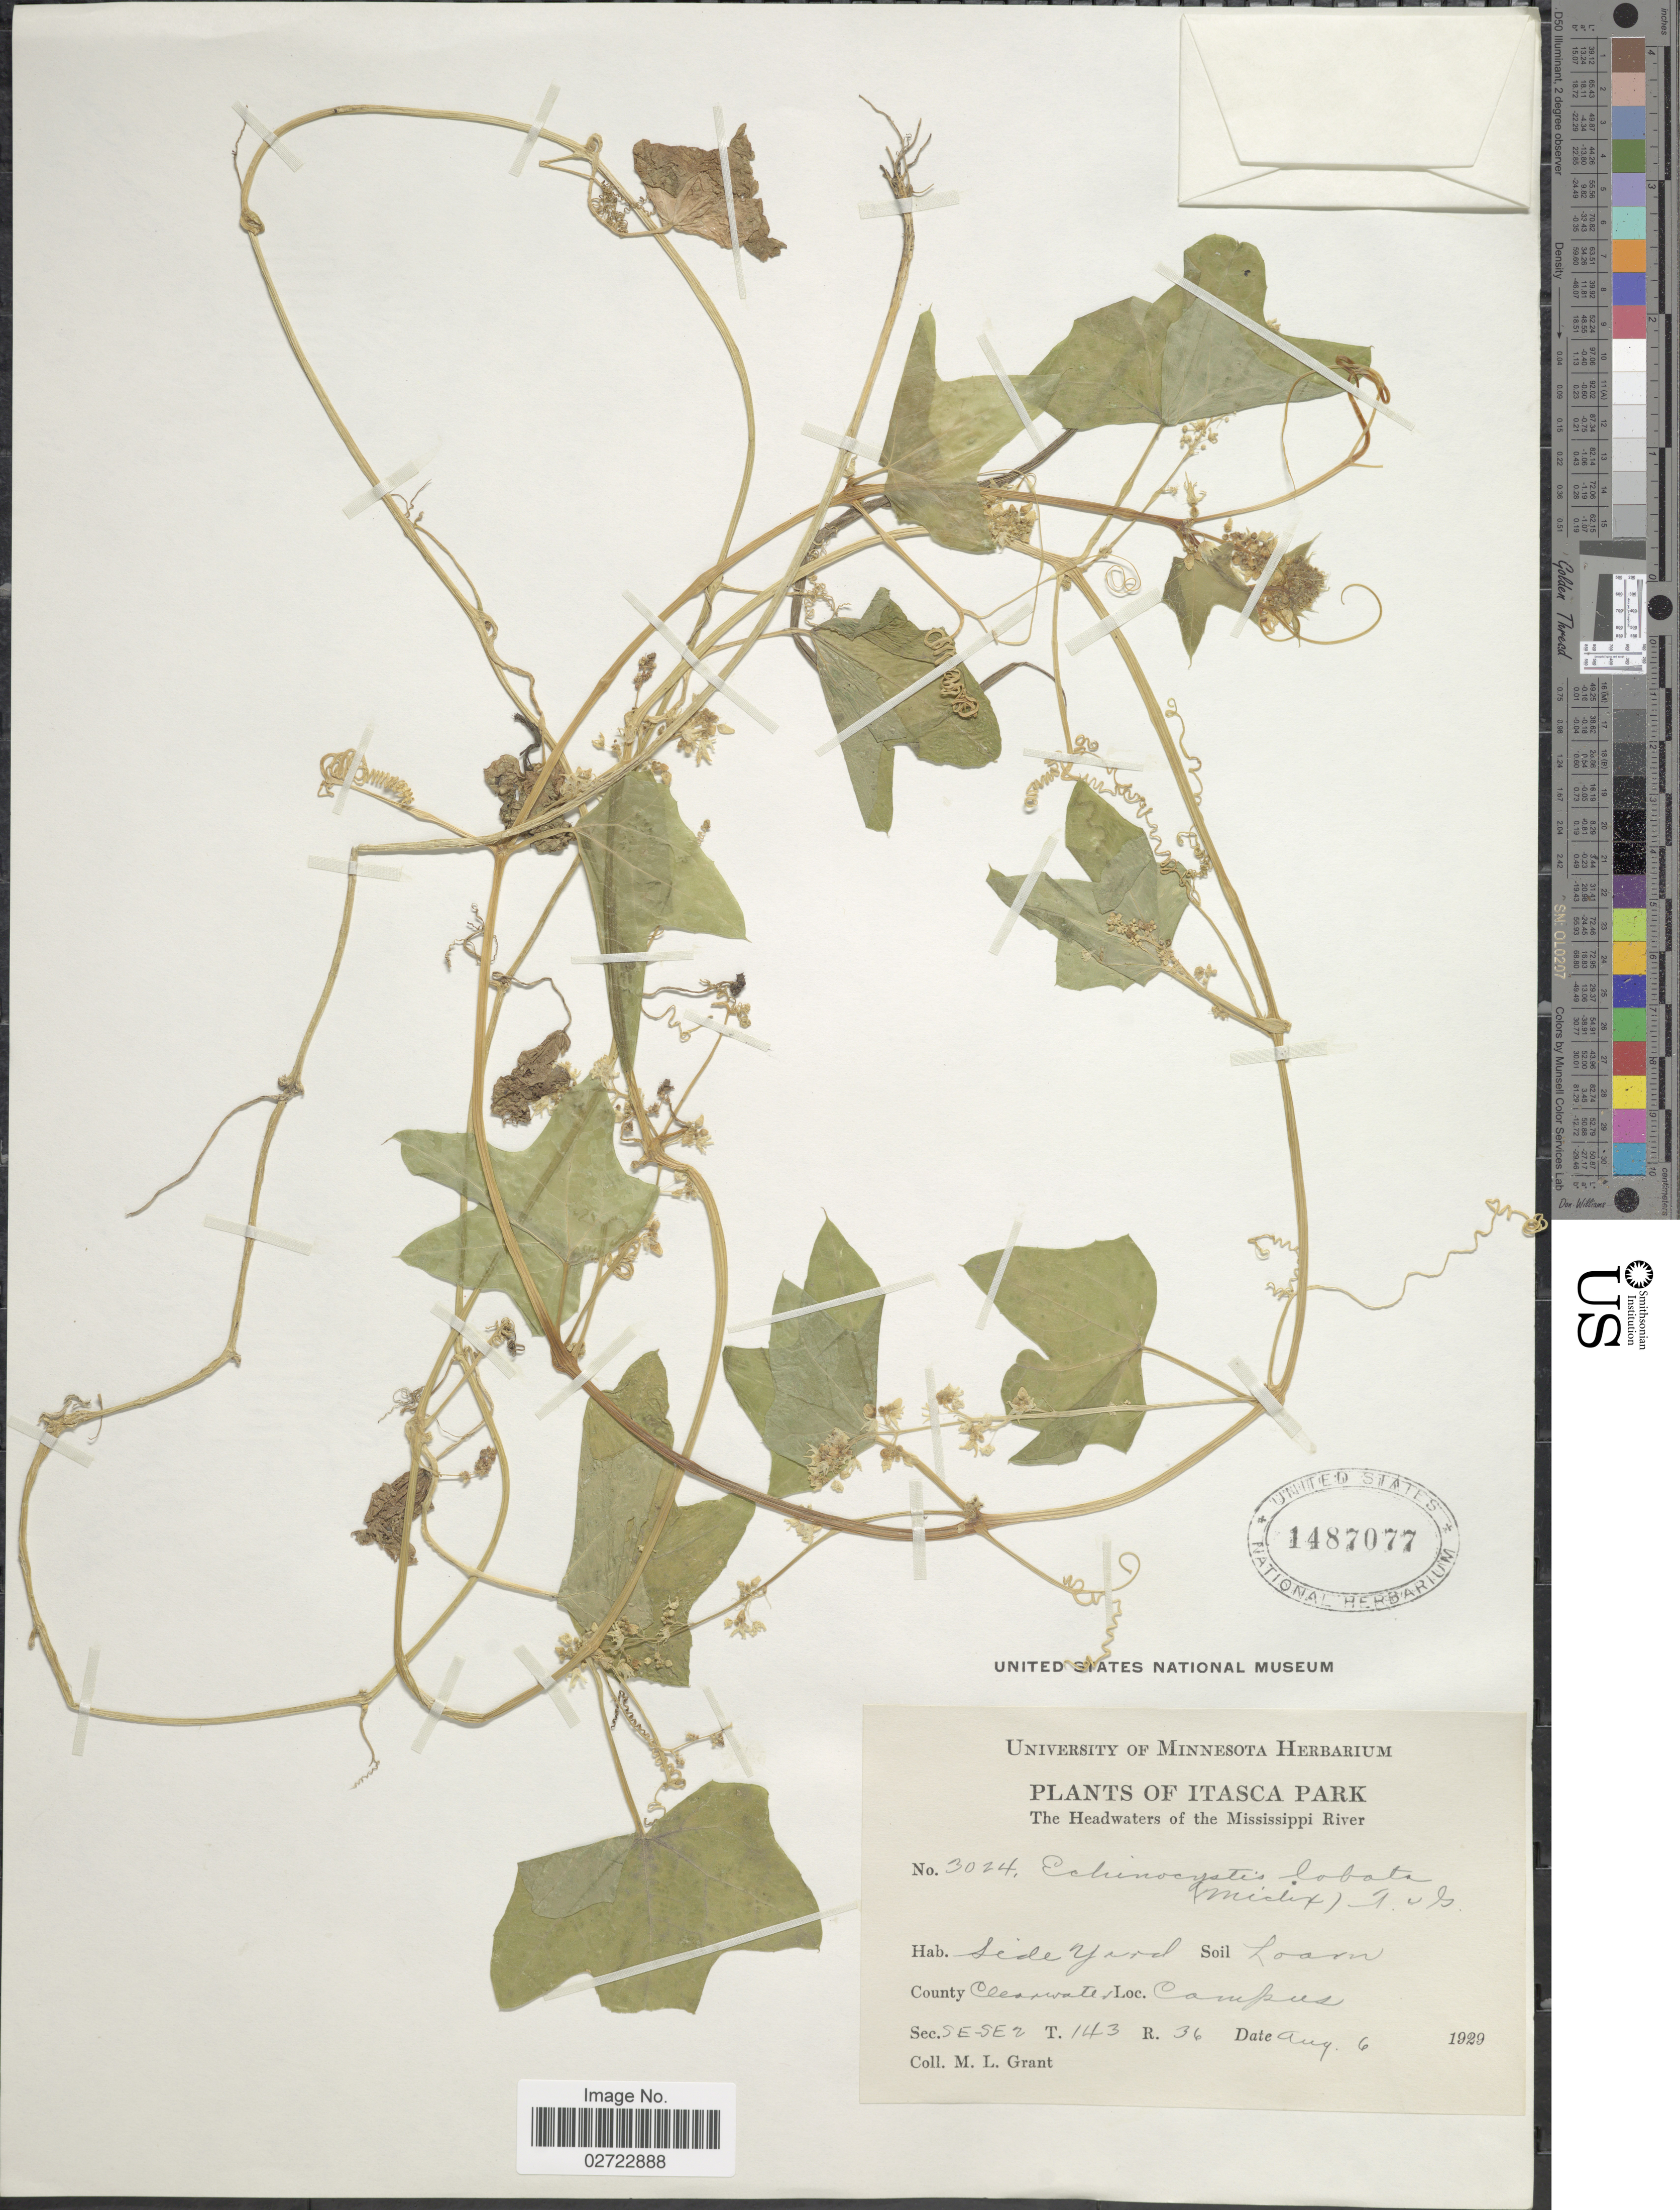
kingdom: Plantae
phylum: Tracheophyta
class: Magnoliopsida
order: Cucurbitales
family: Cucurbitaceae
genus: Echinocystis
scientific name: Echinocystis lobata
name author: (Michx.) Torr. & A. Gray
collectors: M. L. Grant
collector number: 3024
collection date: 1929-08-06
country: United States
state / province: Minnesota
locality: Itasca Park, The Headwaters of the Mississippi River, side Yard, Loam, County Clearwaters , Campus, Sec. SE-SE2 T.143 R. 36.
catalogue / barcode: US 1487077